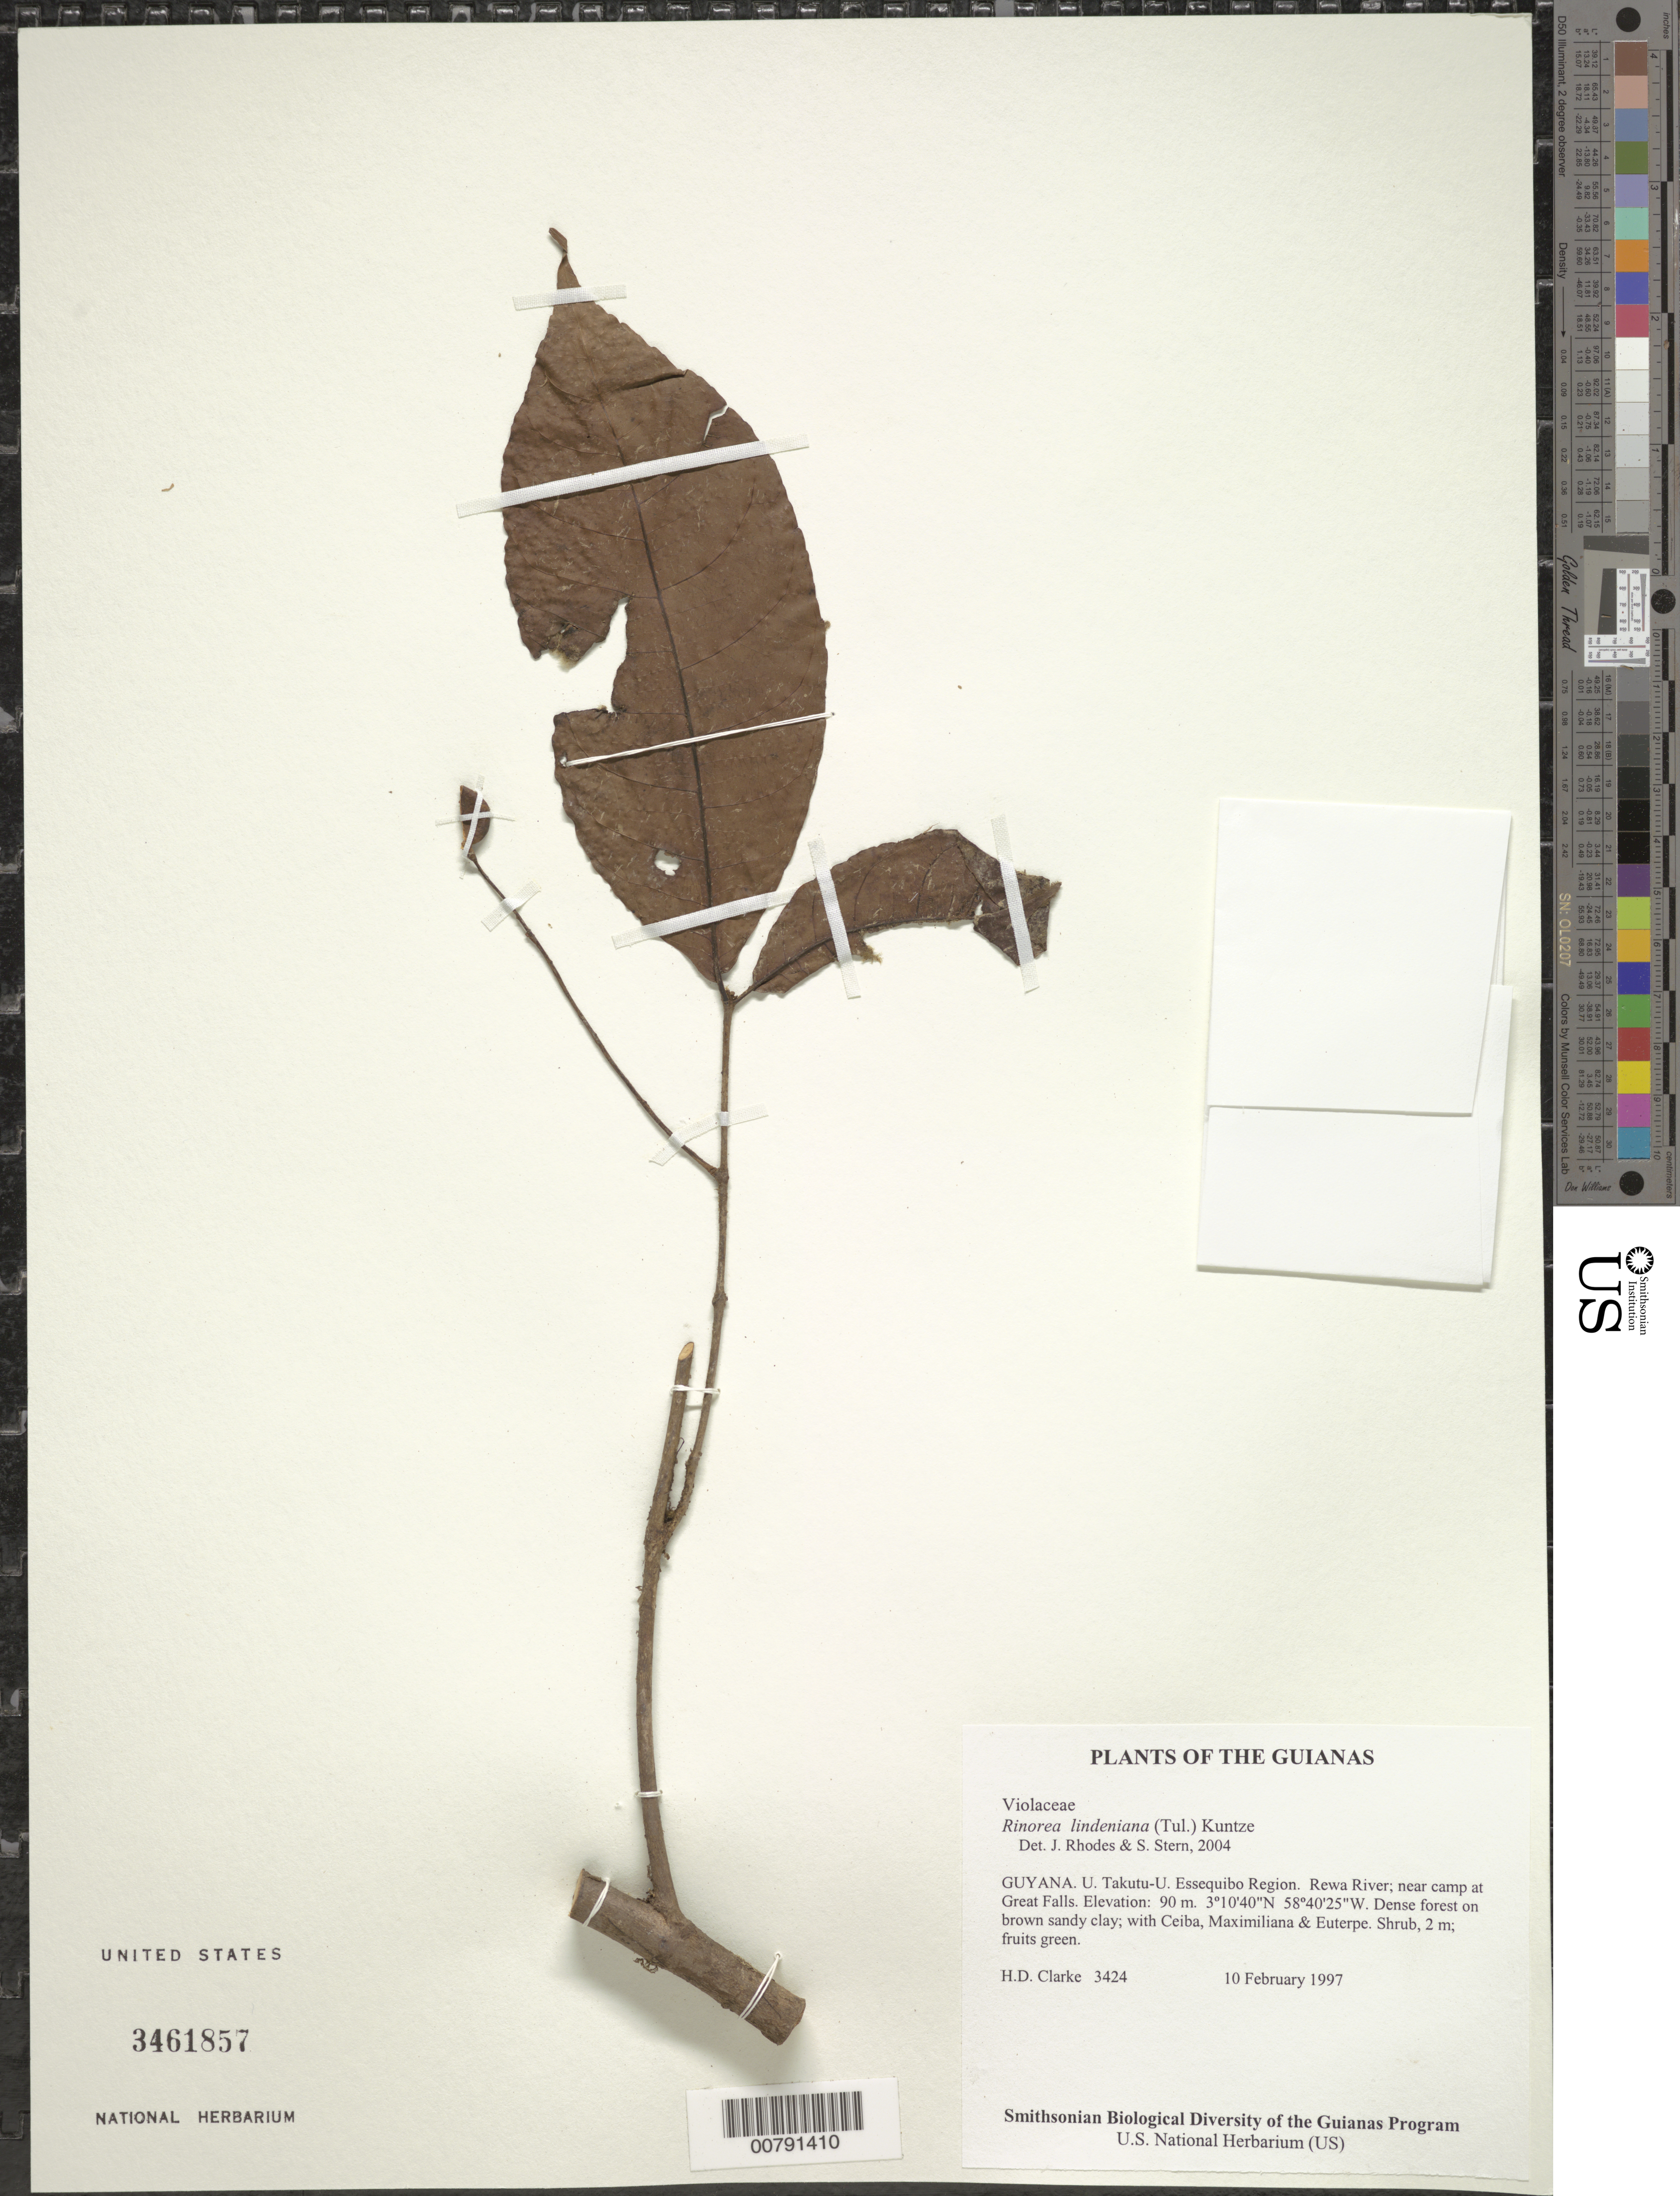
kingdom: Plantae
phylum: Tracheophyta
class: Magnoliopsida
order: Malpighiales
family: Violaceae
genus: Rinorea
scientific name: Rinorea lindeniana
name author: (Tul.) Kuntze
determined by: Rhodes, J.; Stern, S. R.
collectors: H. D. Clarke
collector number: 3424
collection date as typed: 10 February 1997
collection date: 1997-02-10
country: Guyana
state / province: U. Takutu-U. Essequibo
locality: Rewa River; near camp at Great Falls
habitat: Dense forest on brown sandy clay; with Ceiba, Maximiliana & Euterpe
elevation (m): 90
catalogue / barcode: US 3461857